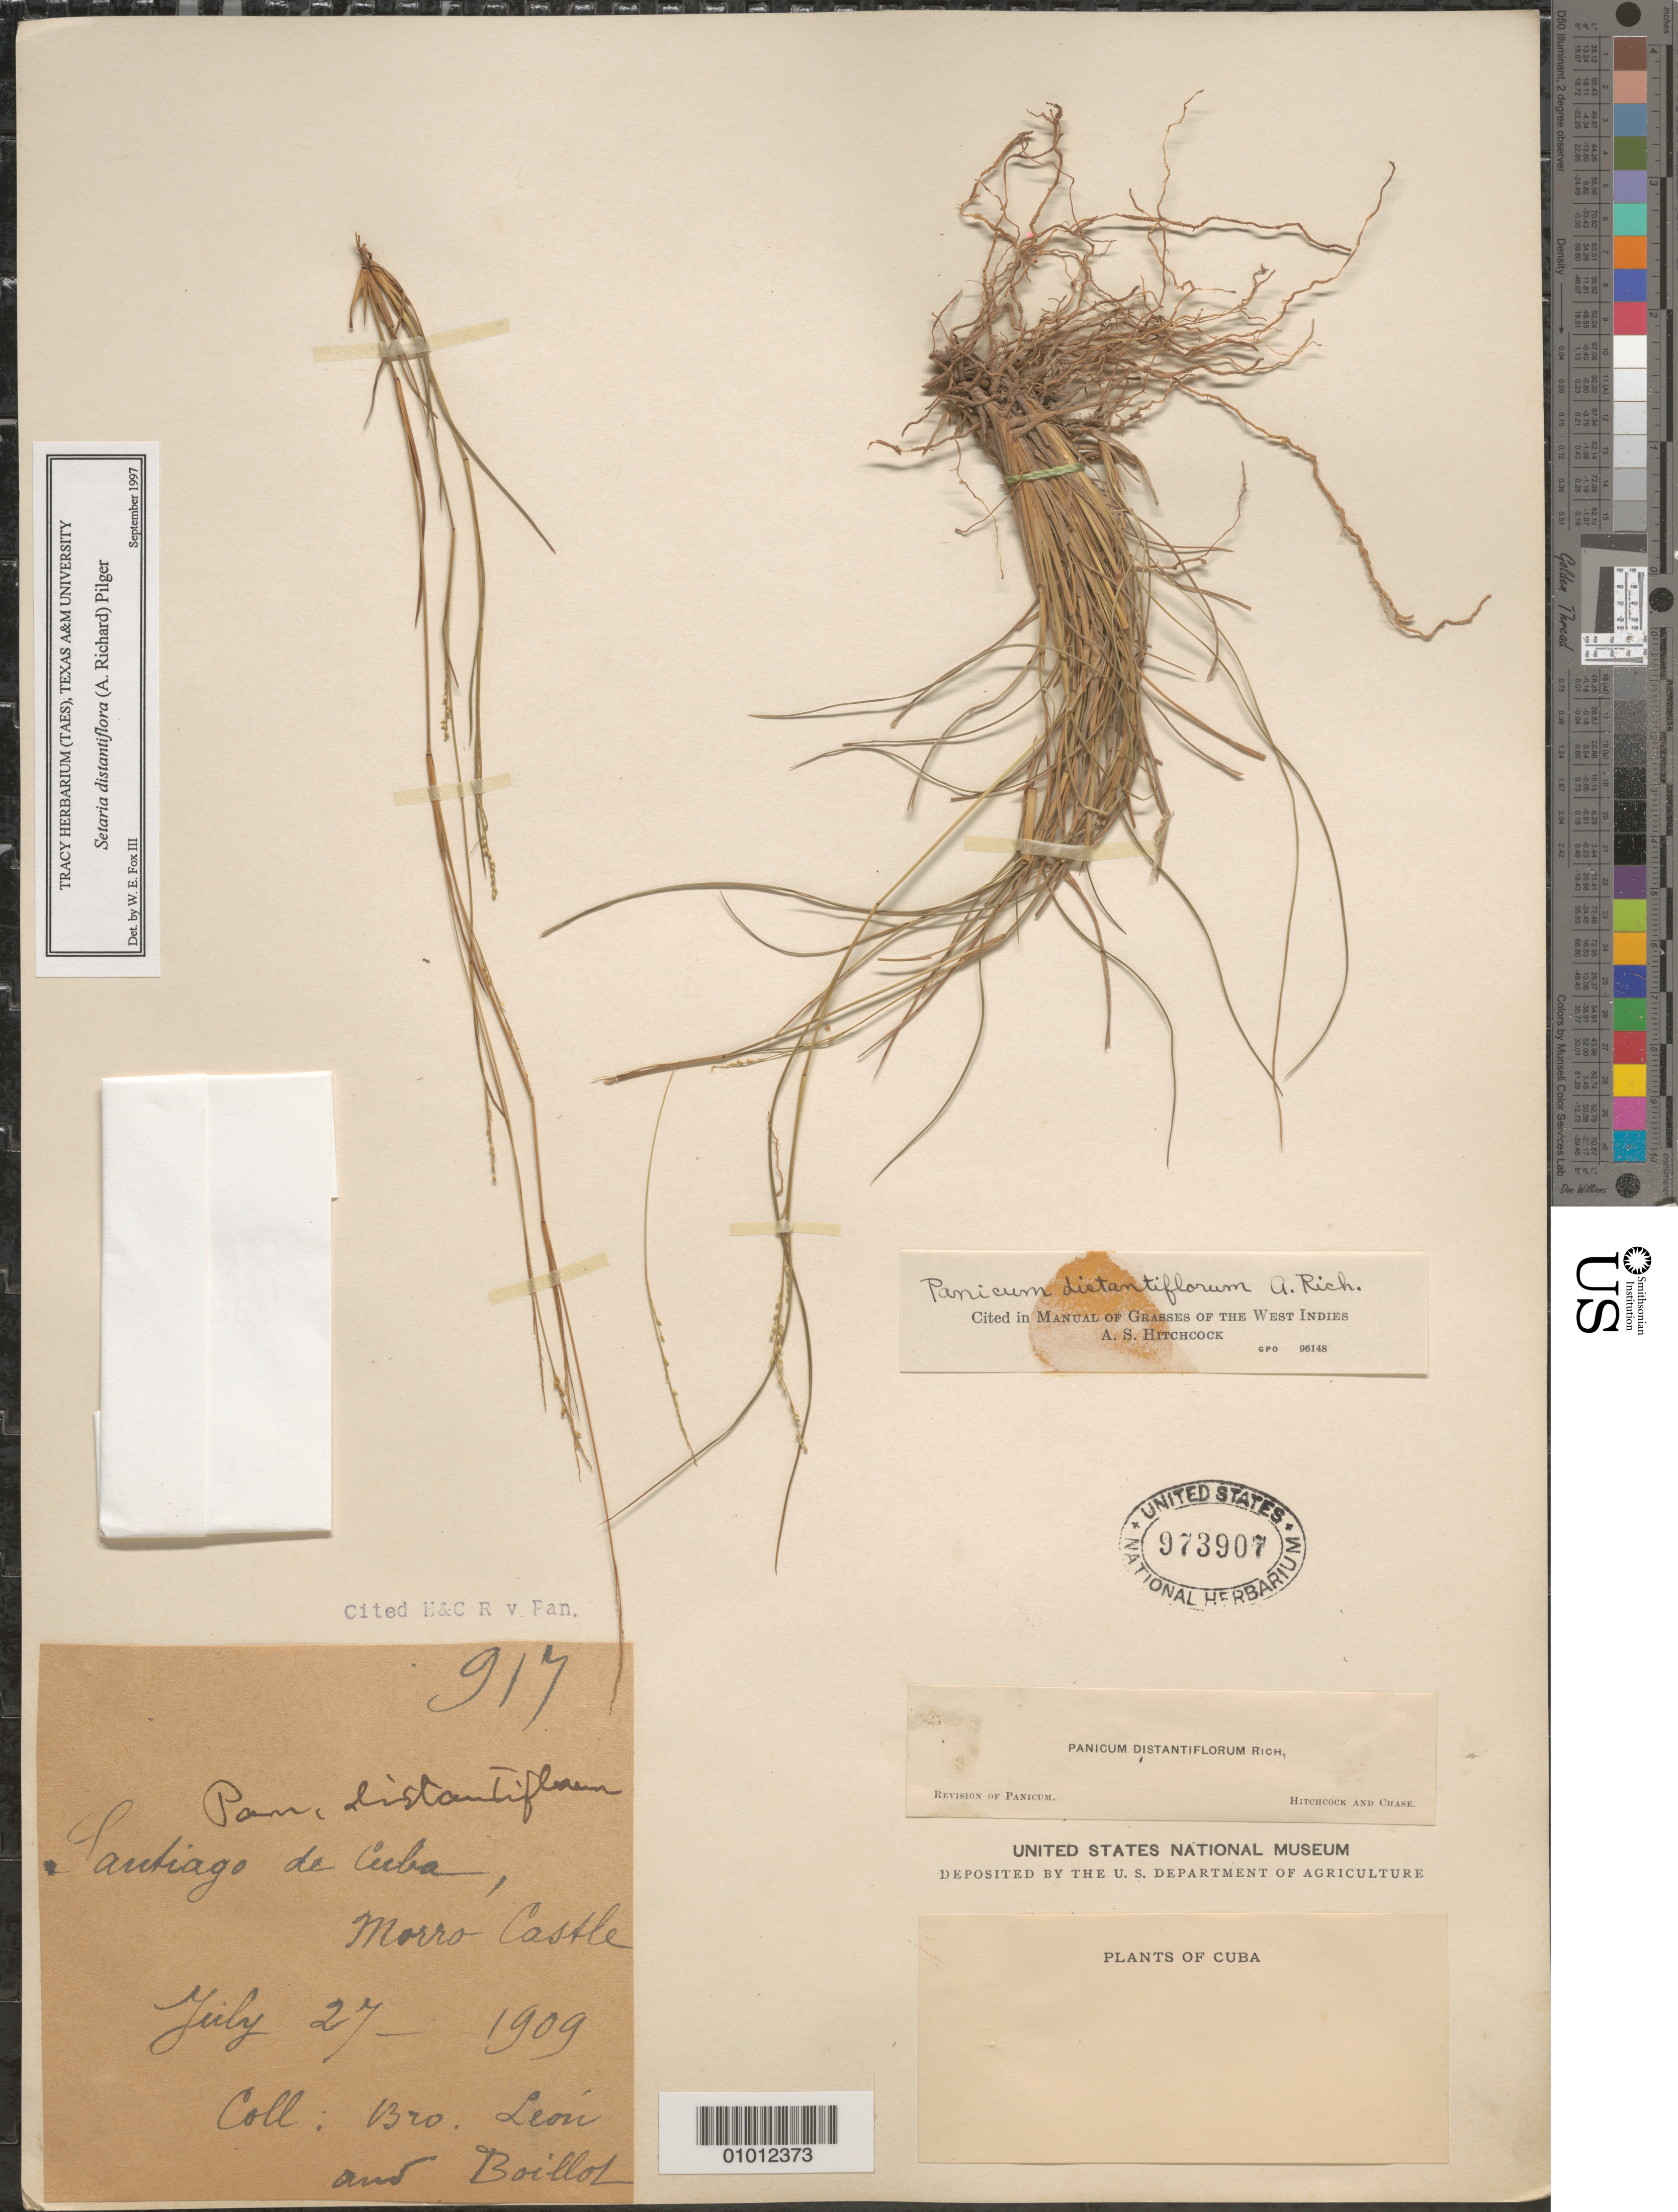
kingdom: Plantae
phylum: Tracheophyta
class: Liliopsida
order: Poales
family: Poaceae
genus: Setaria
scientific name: Setaria distantiflora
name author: (A. Rich.) Pilg.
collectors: Bro. León & -. Boillot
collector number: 917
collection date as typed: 27 Jul 1909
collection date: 1909-07-27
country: Cuba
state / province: Santiago de Cuba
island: Cuba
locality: Morro Castle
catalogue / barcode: US 973907